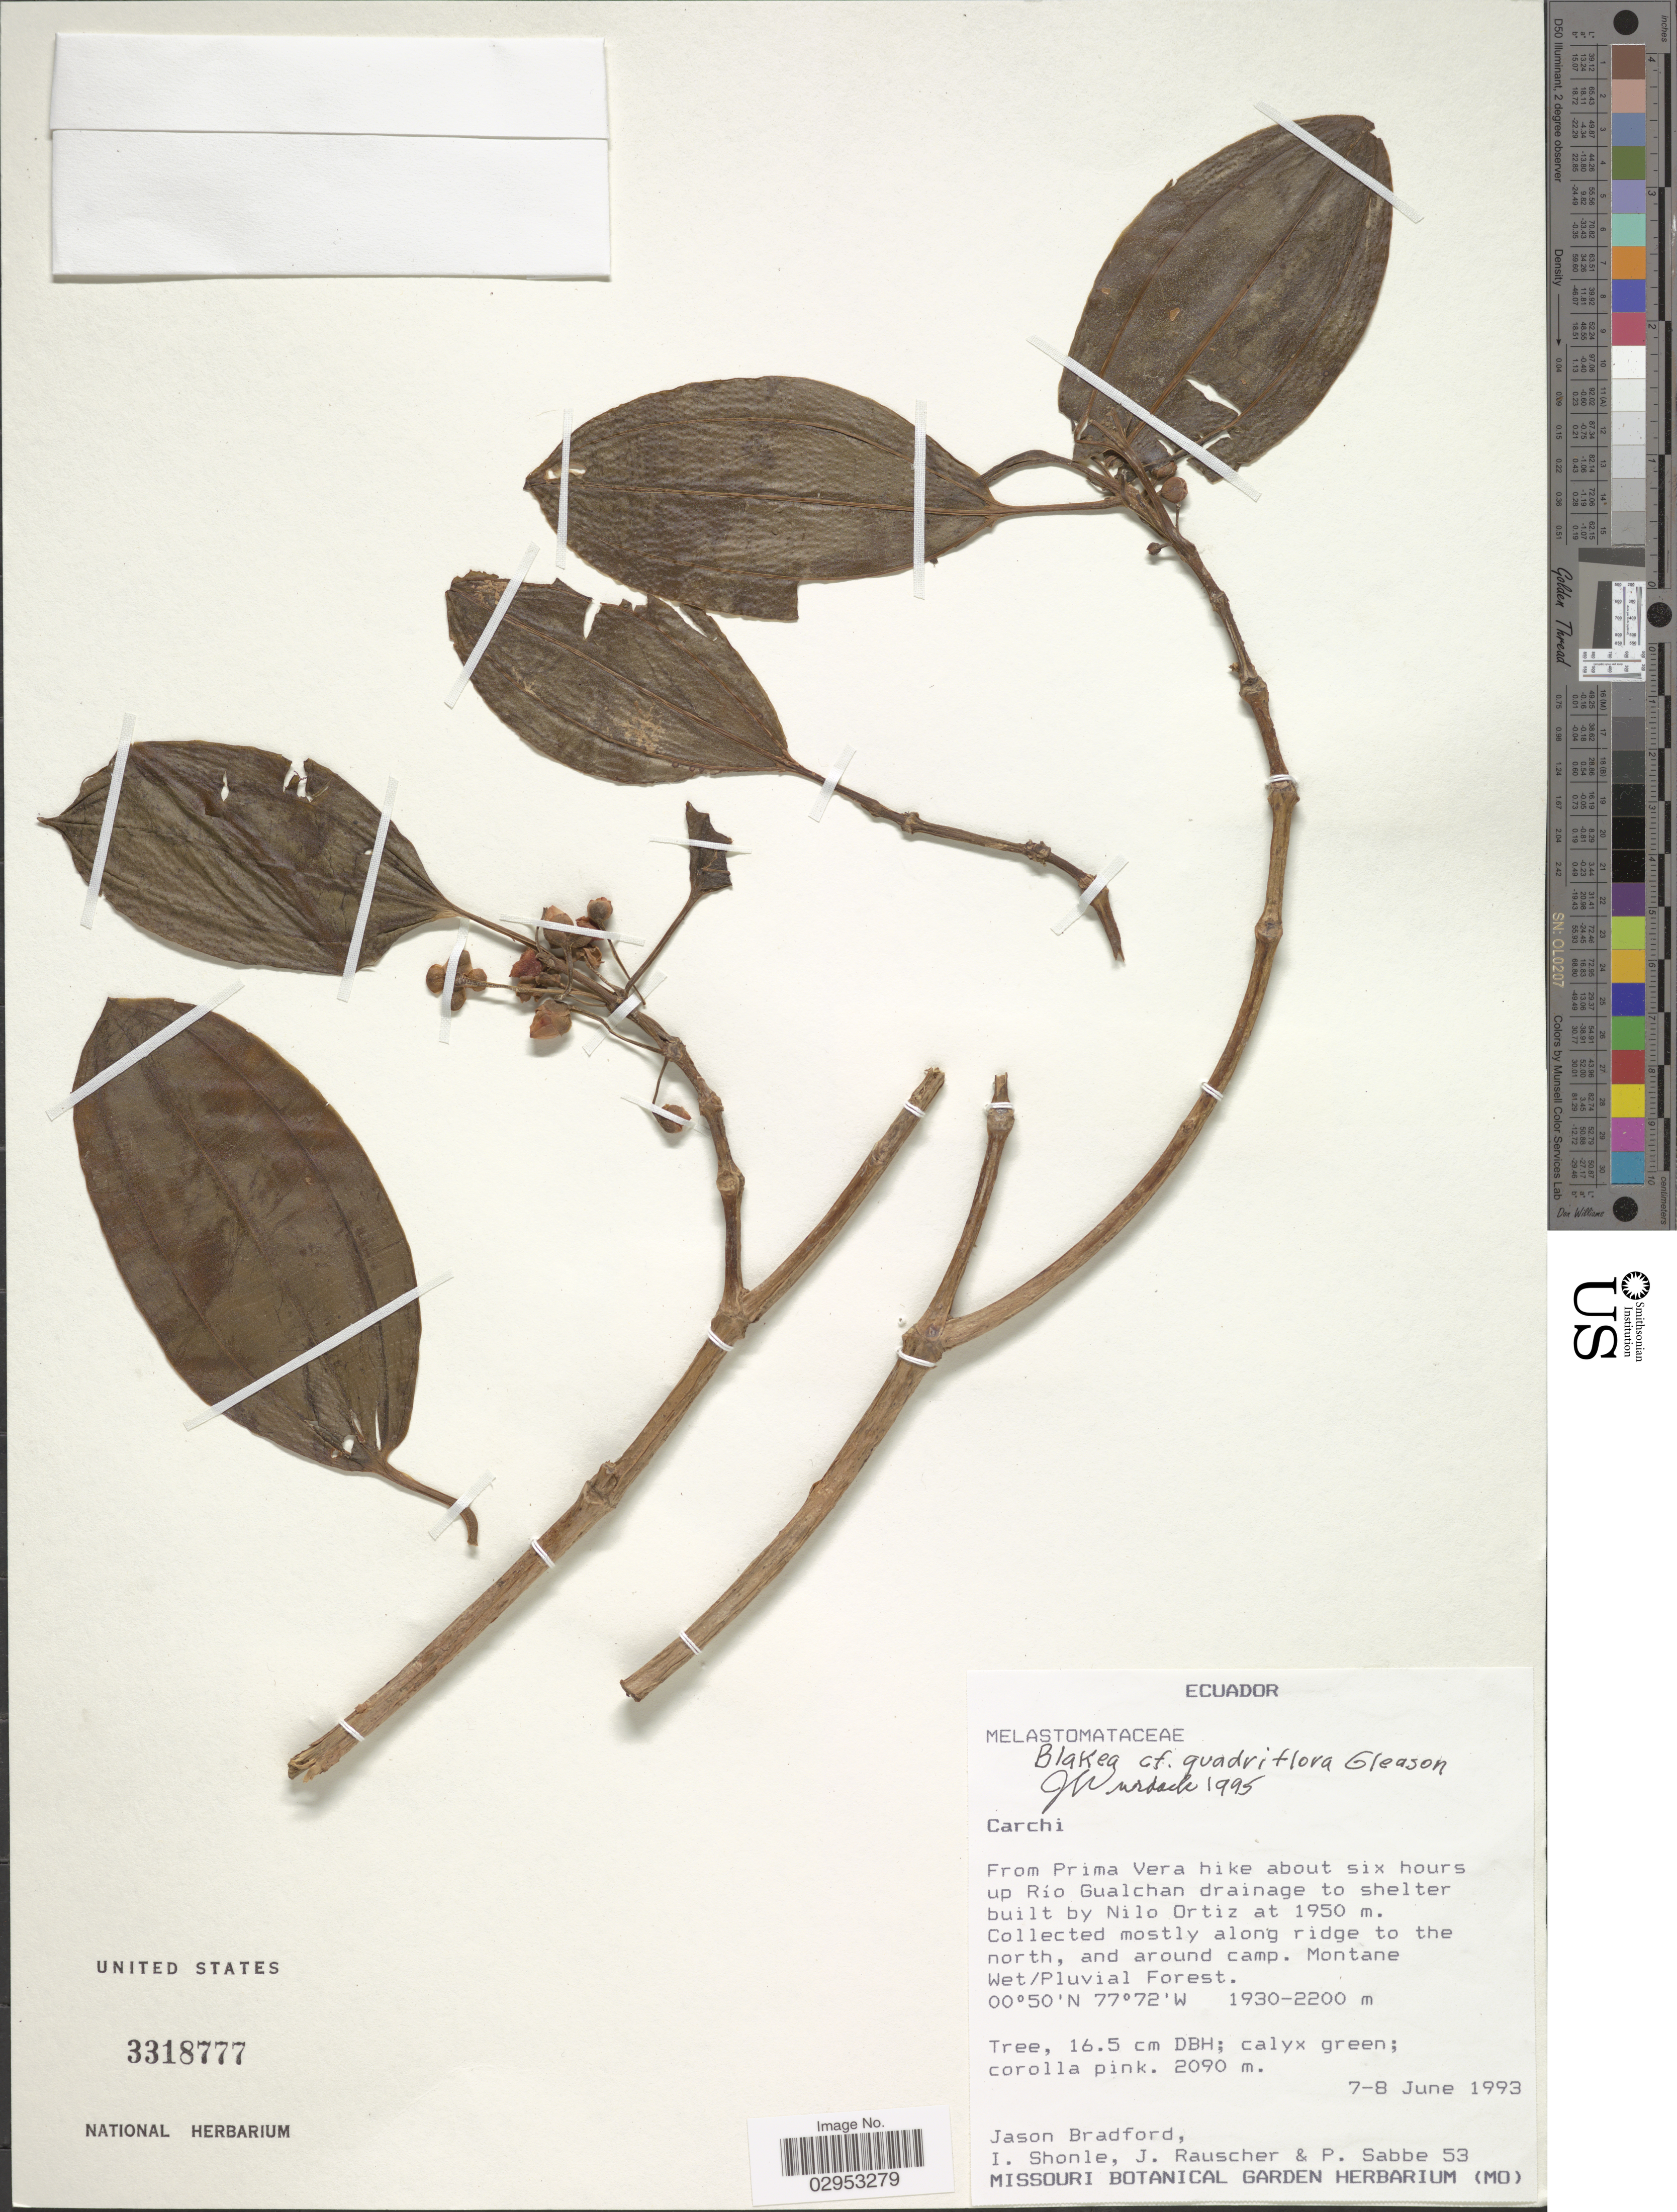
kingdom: Plantae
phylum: Tracheophyta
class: Magnoliopsida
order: Myrtales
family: Melastomataceae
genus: Blakea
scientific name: Blakea quadriflora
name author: Gleason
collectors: J. C. Bradford, I. Shonle, J. Rauscher & P. Sabbe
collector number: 53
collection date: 1993-06-07/1993-06-08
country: Ecuador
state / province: Carchi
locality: From Prima Vera hike about six hours up Río Gualchan drainage to shelter built by Nilo Ortiz. Along ridge to the north, and around camp.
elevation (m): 1930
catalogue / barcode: US 3318777